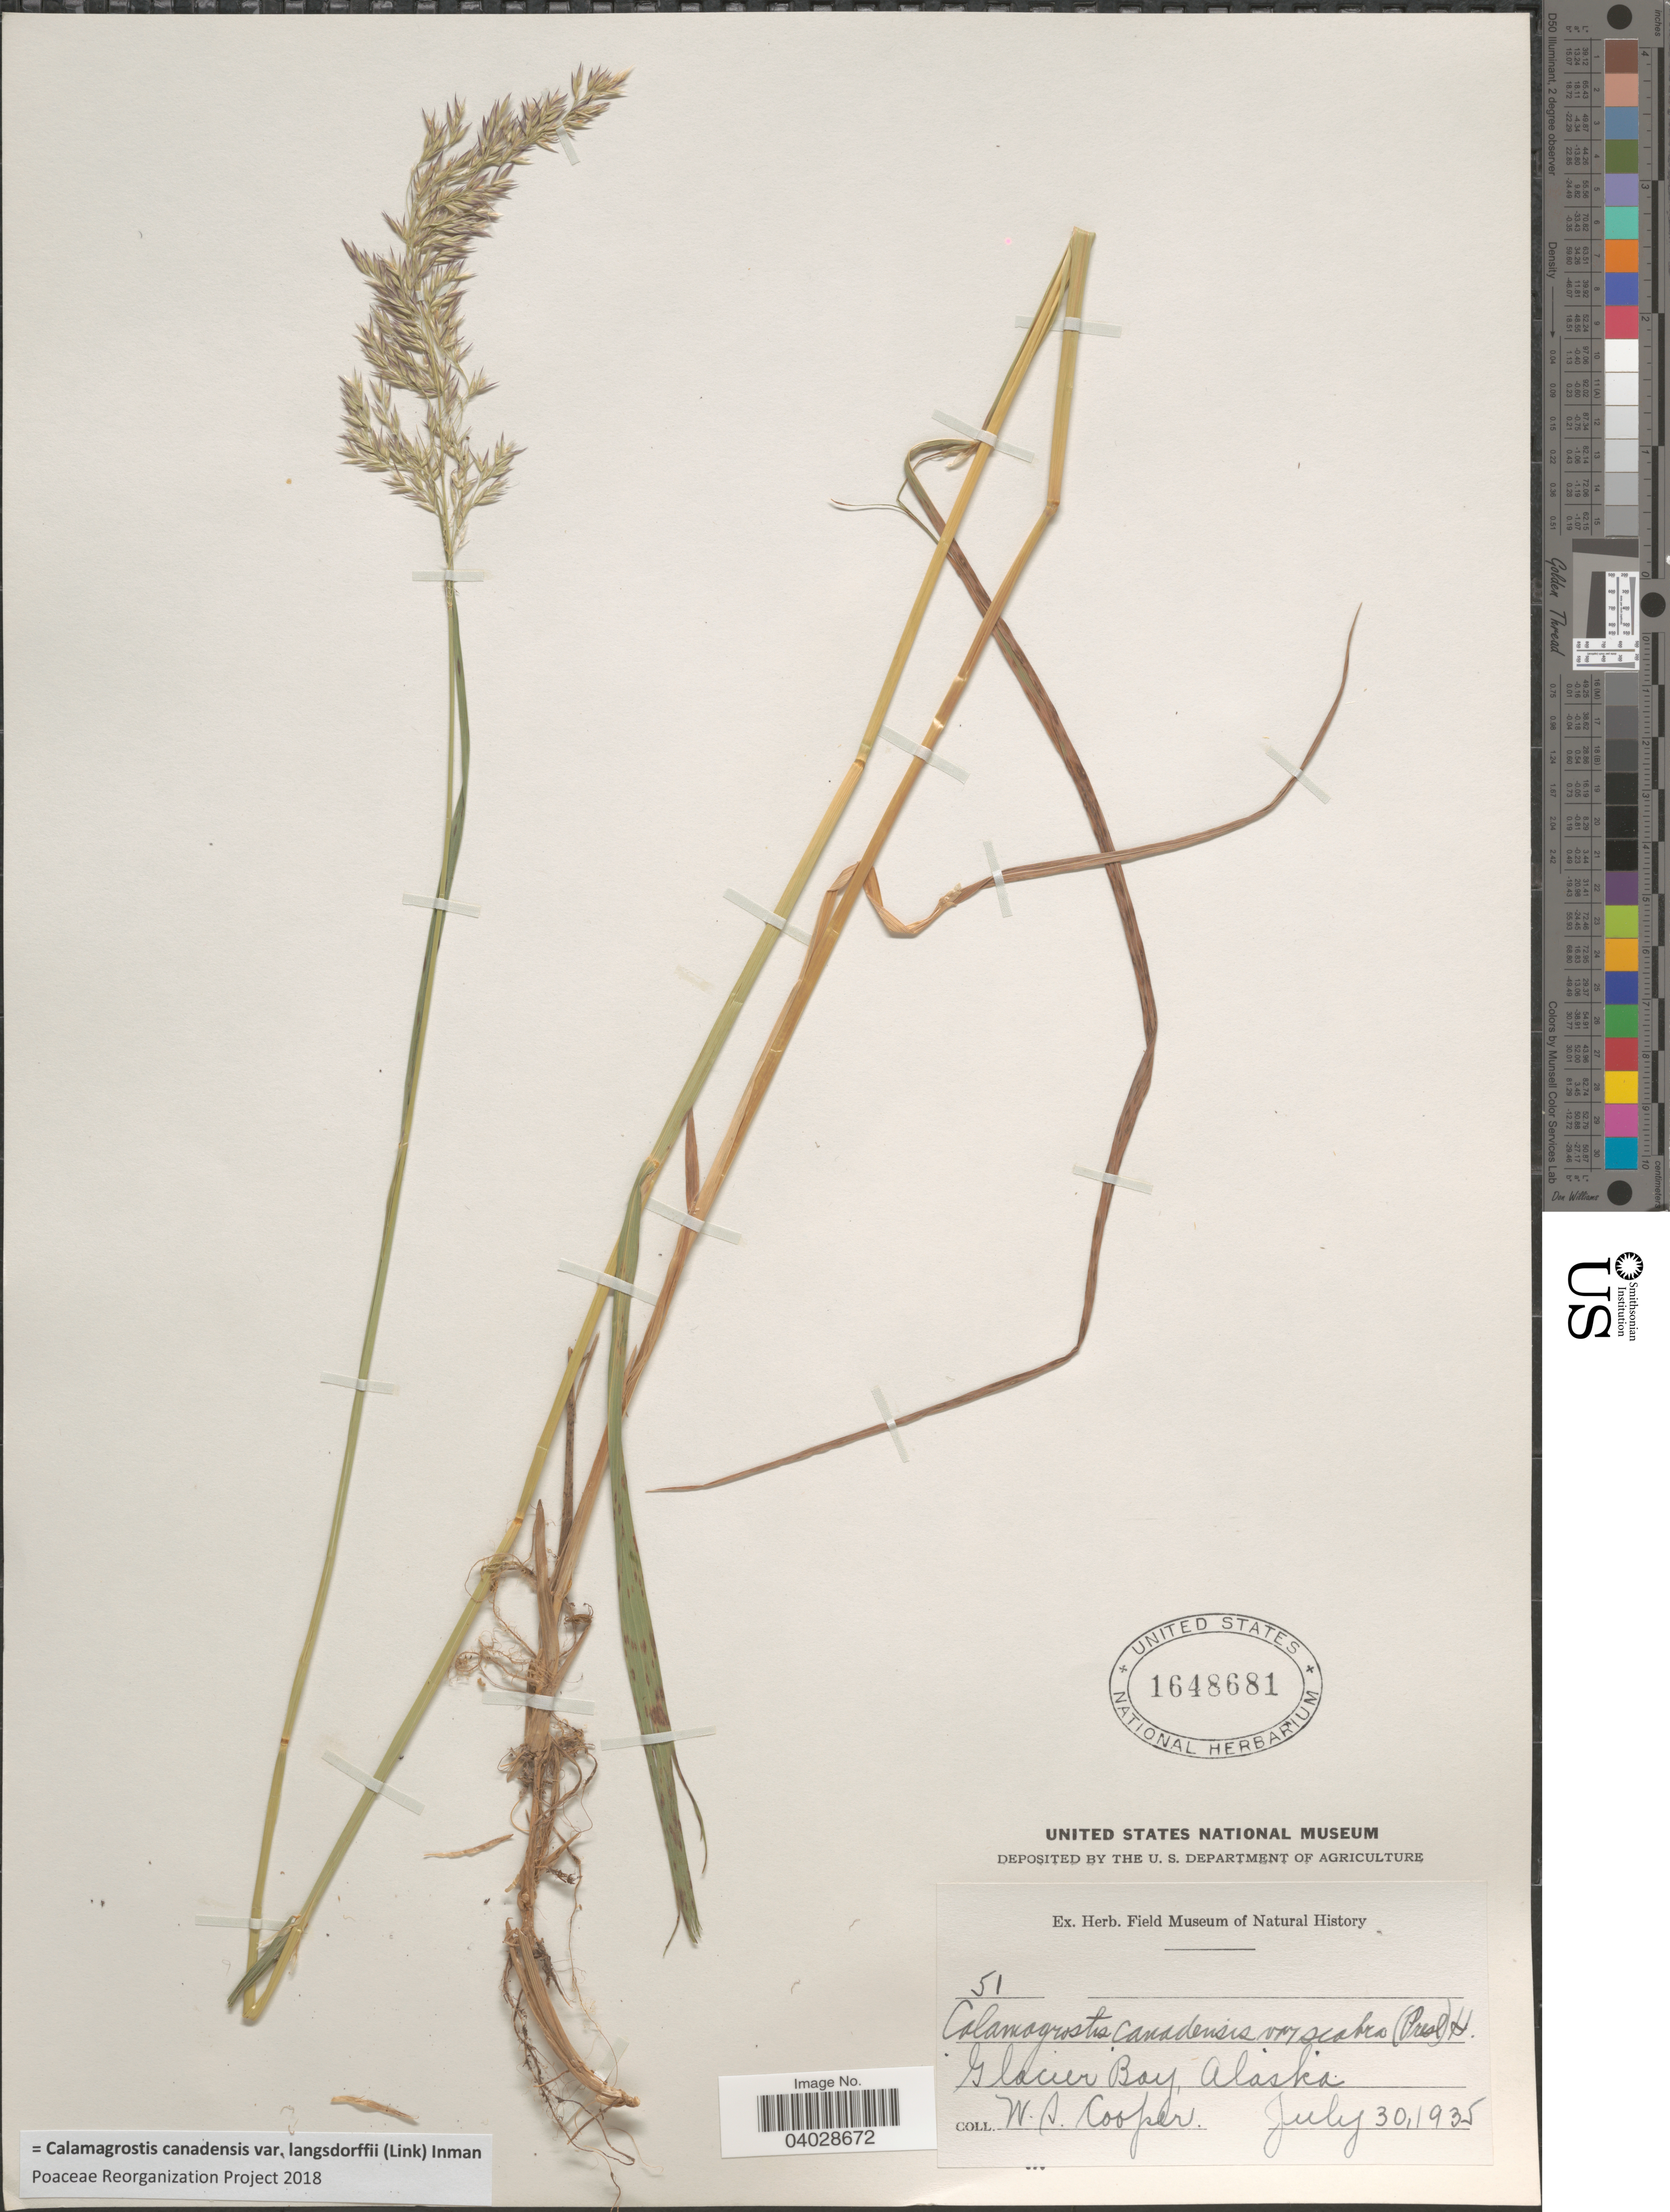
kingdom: Plantae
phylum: Tracheophyta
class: Liliopsida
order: Poales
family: Poaceae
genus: Calamagrostis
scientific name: Calamagrostis canadensis var. langsdorffii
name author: (Link) Inman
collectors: W. Cooper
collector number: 51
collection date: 1935-07-30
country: United States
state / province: Alaska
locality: Glacier Bay.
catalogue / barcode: US 1648681